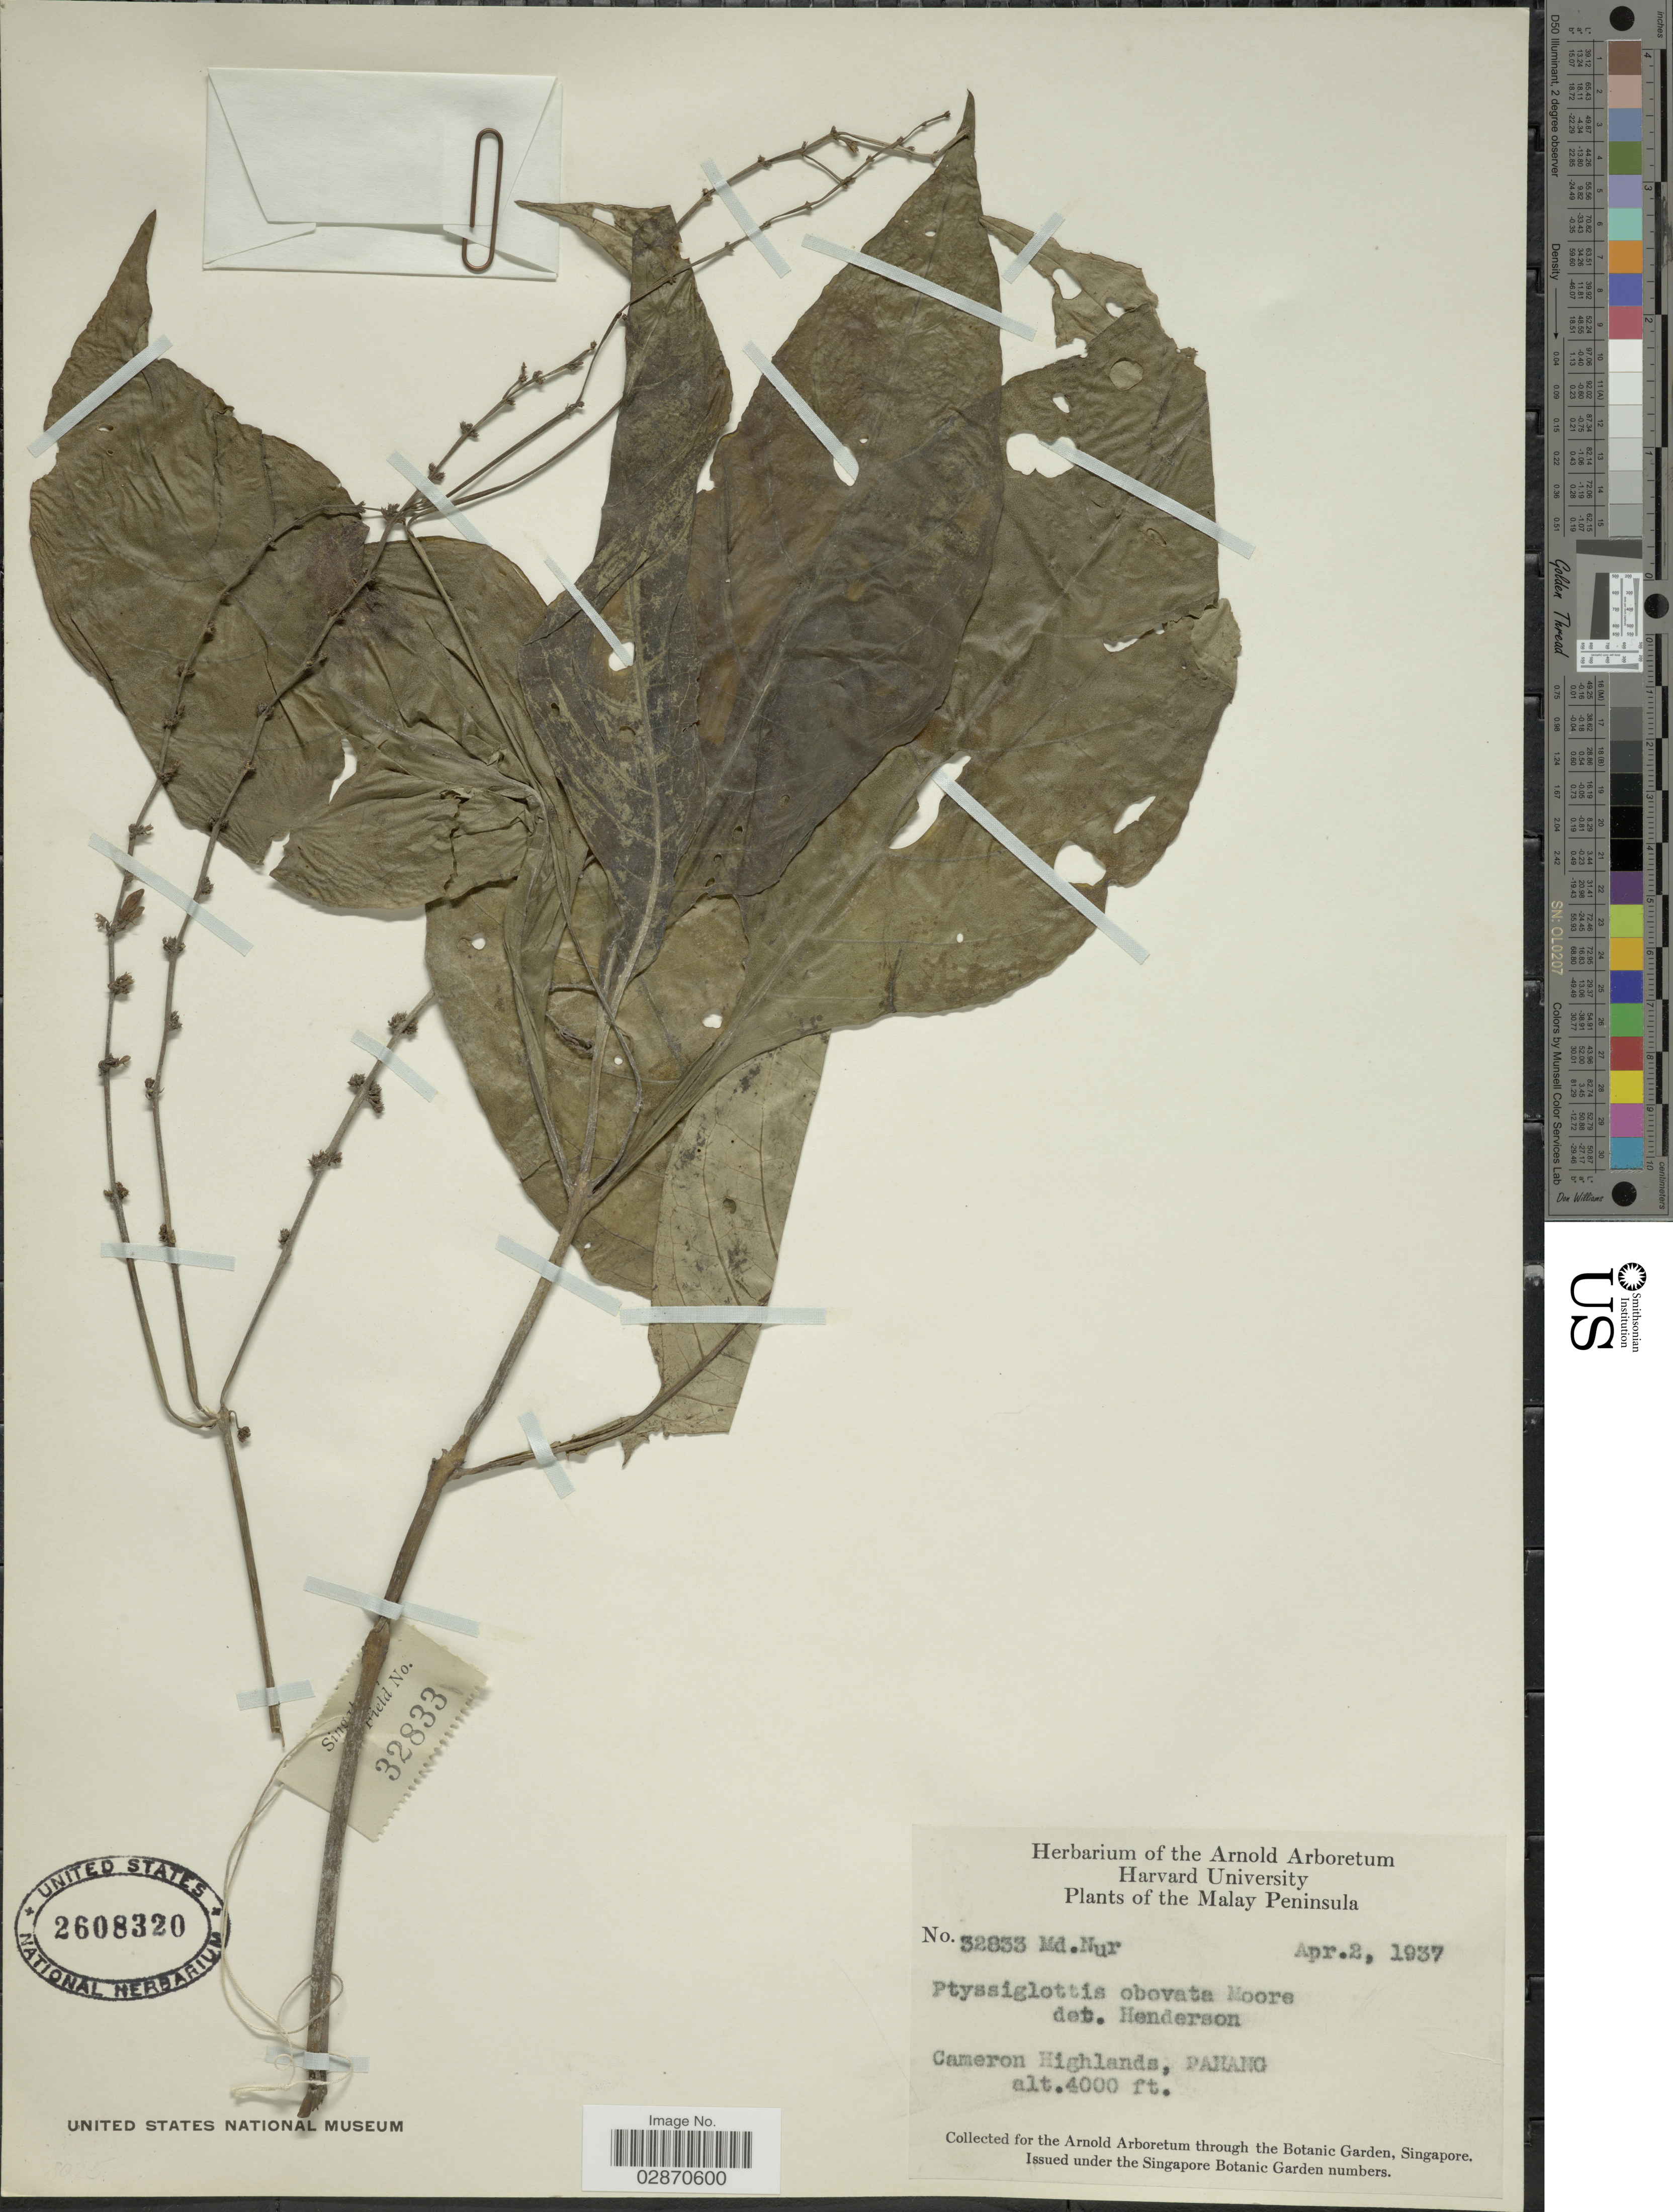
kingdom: Plantae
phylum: Tracheophyta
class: Magnoliopsida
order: Lamiales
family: Acanthaceae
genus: Ptyssiglottis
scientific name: Ptyssiglottis obovata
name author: S. Moore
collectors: M. Nur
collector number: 32833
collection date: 1937-04-02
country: Malaysia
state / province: Pahang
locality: Malay Peninsula. Cameron Highlands.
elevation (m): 1219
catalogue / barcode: US 2608320